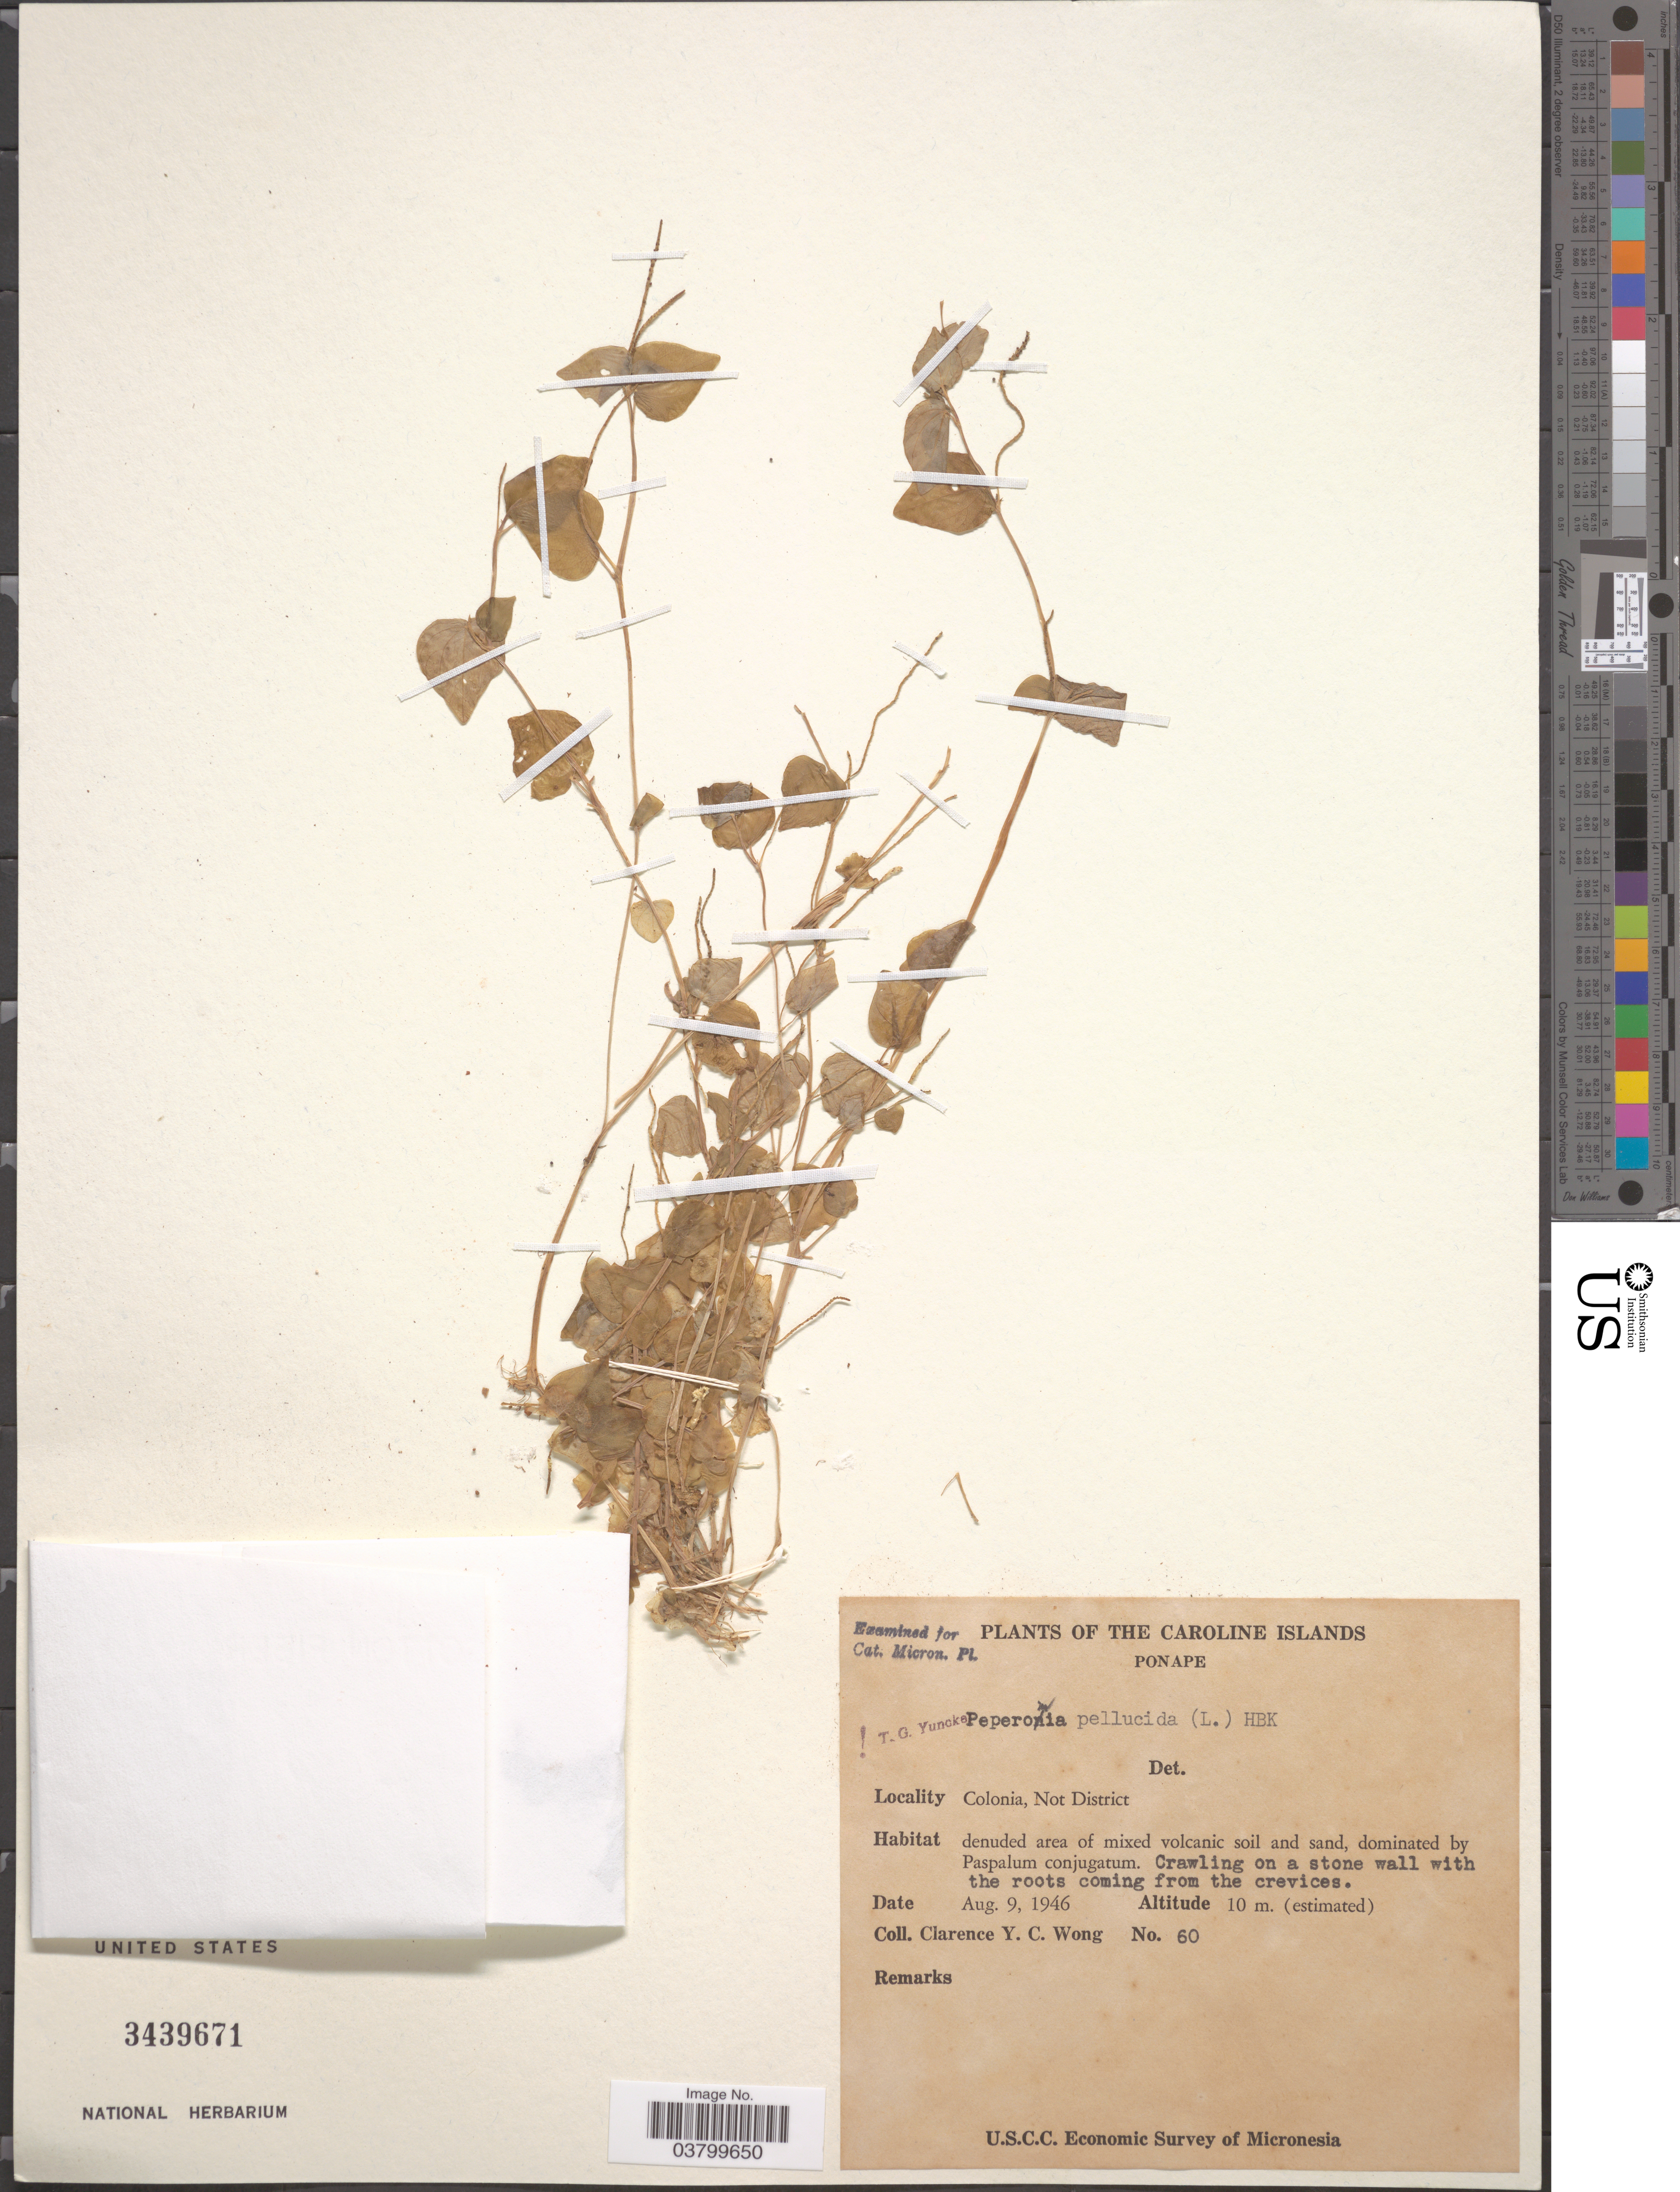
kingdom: Plantae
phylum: Tracheophyta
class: Magnoliopsida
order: Piperales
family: Piperaceae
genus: Peperomia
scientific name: Peperomia pellucida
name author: (L.) Kunth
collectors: C. Y. C. Wong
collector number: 60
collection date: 1946-08-09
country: Micronesia, Federated States of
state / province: Pohnpei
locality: The Caroline Islands. Ponape. Colonia, Not District.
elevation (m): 10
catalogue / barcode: US 3439671